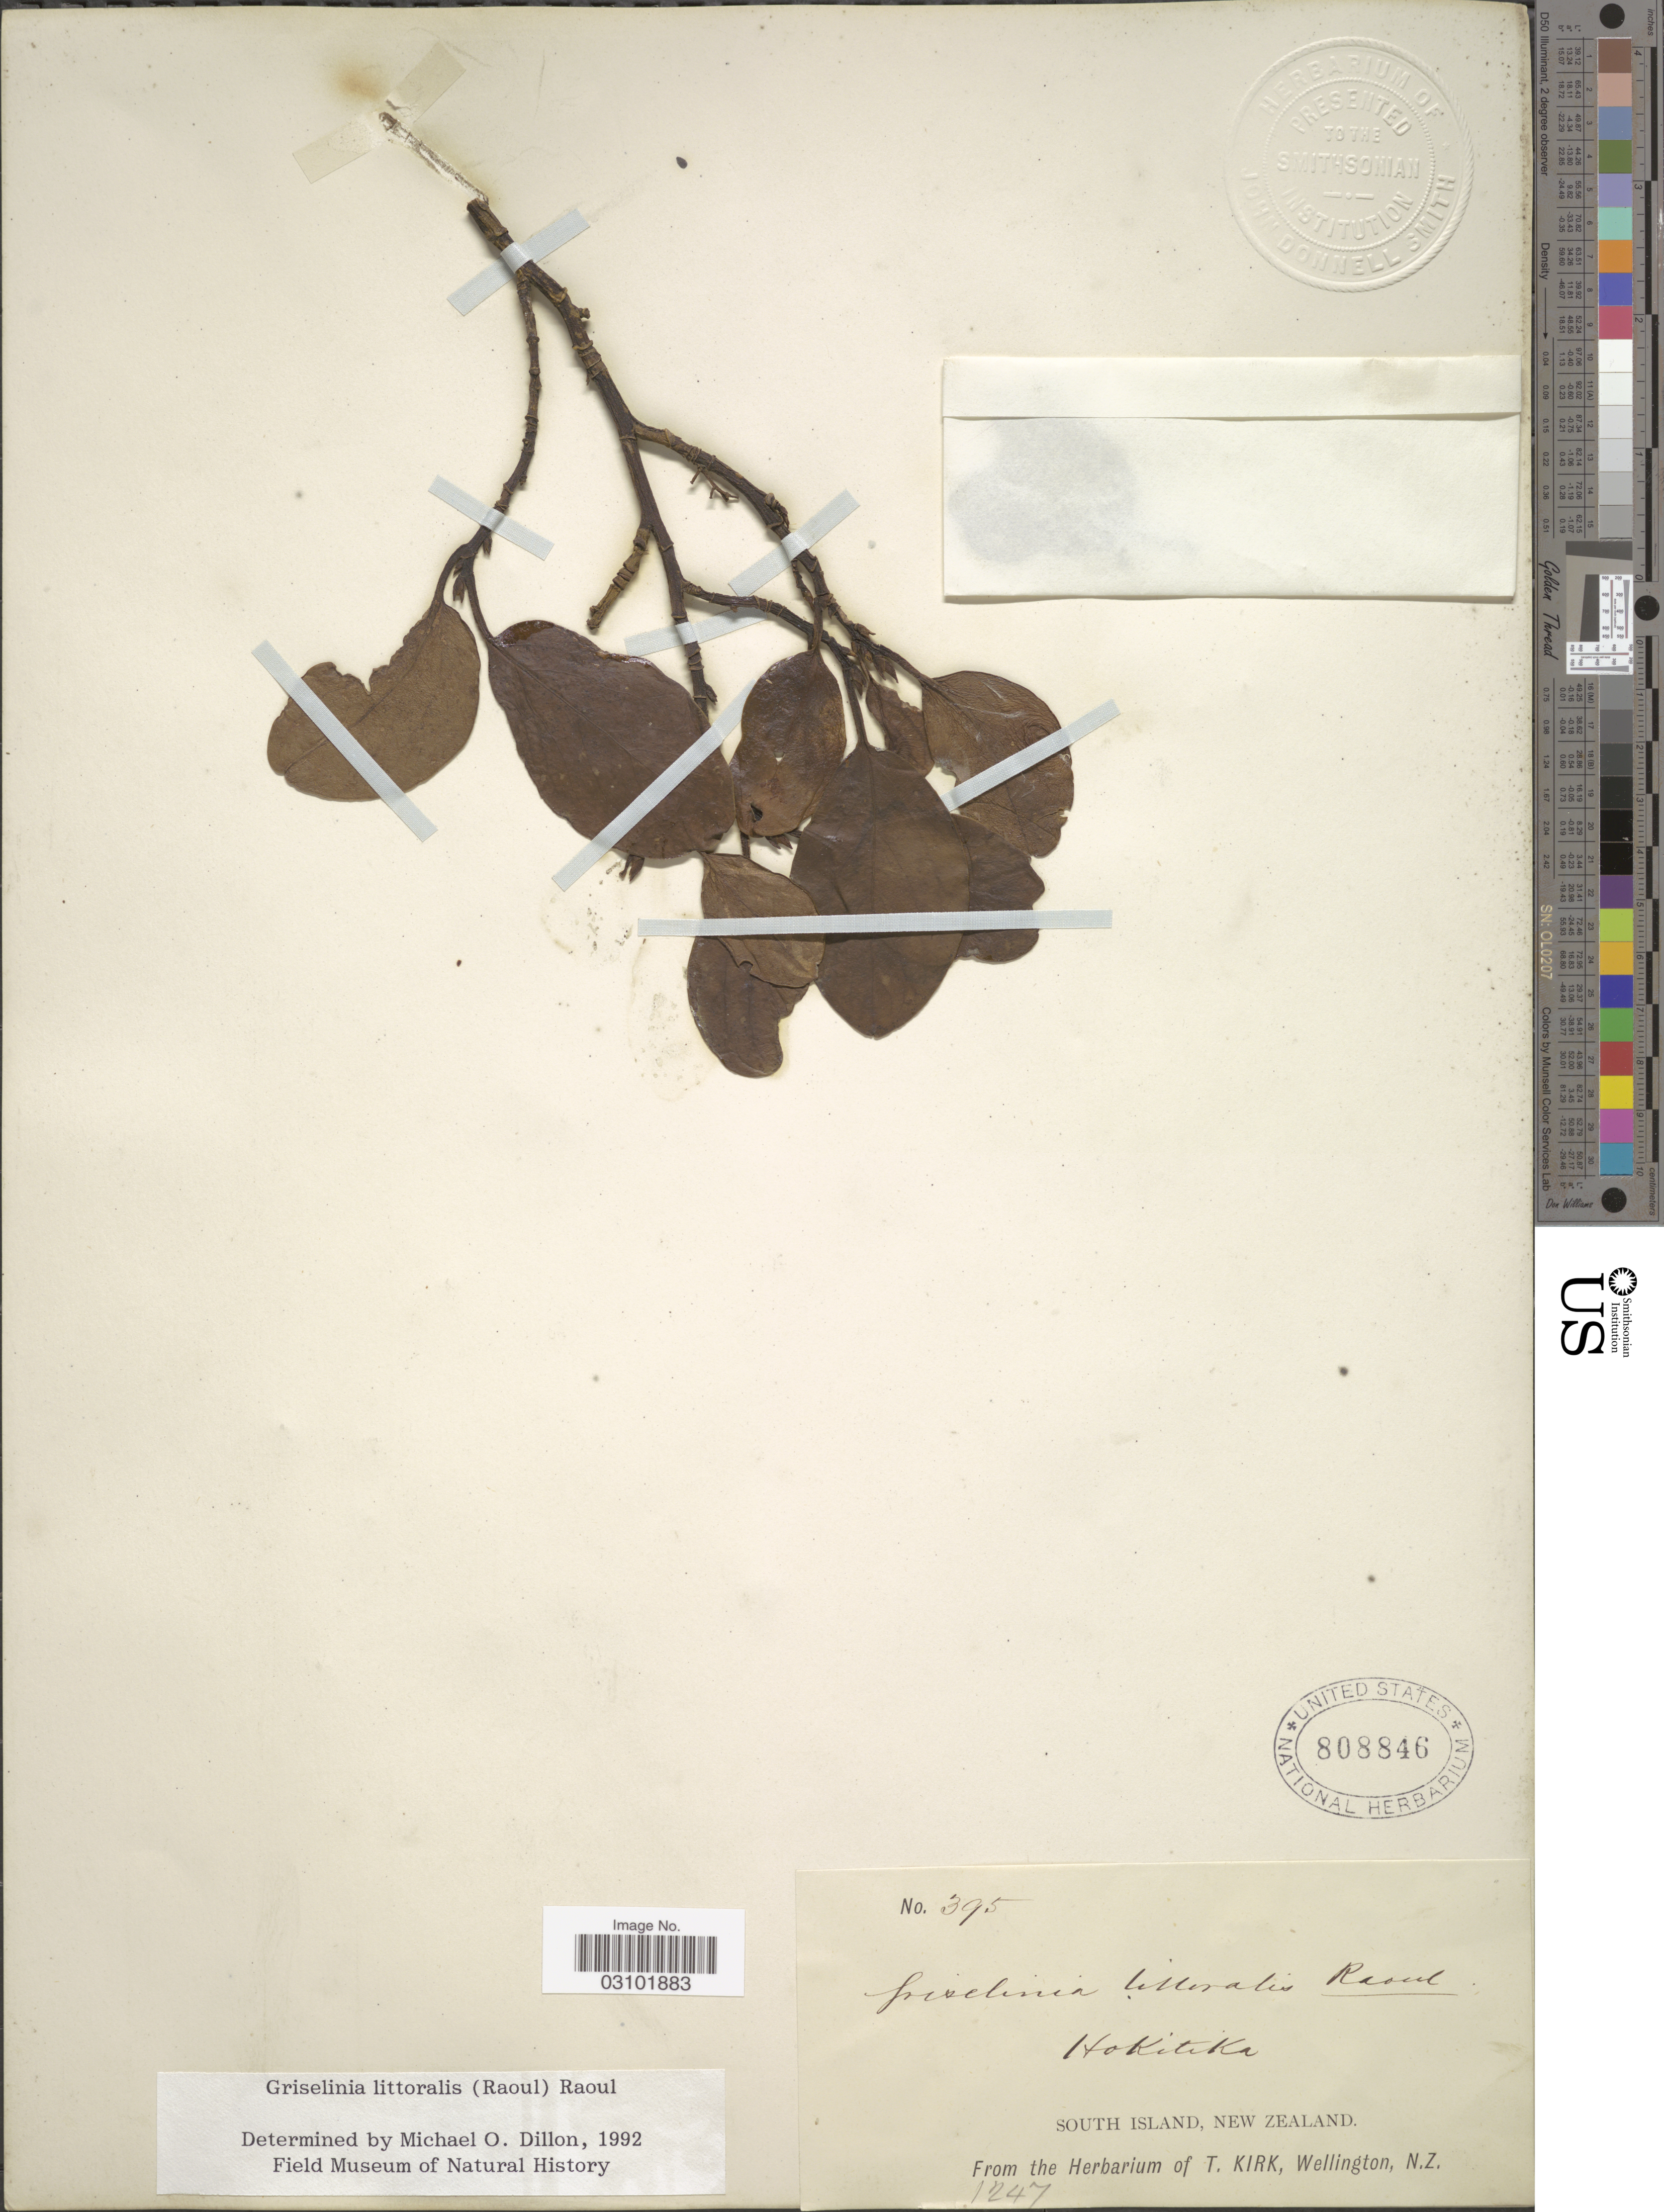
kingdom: Plantae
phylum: Tracheophyta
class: Magnoliopsida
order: Apiales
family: Griseliniaceae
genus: Griselinia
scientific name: Griselinia littoralis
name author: (Raoul) Raoul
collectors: ex herb. T. Kirk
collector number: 395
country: New Zealand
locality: Hokitika, South Island.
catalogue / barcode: US 808846